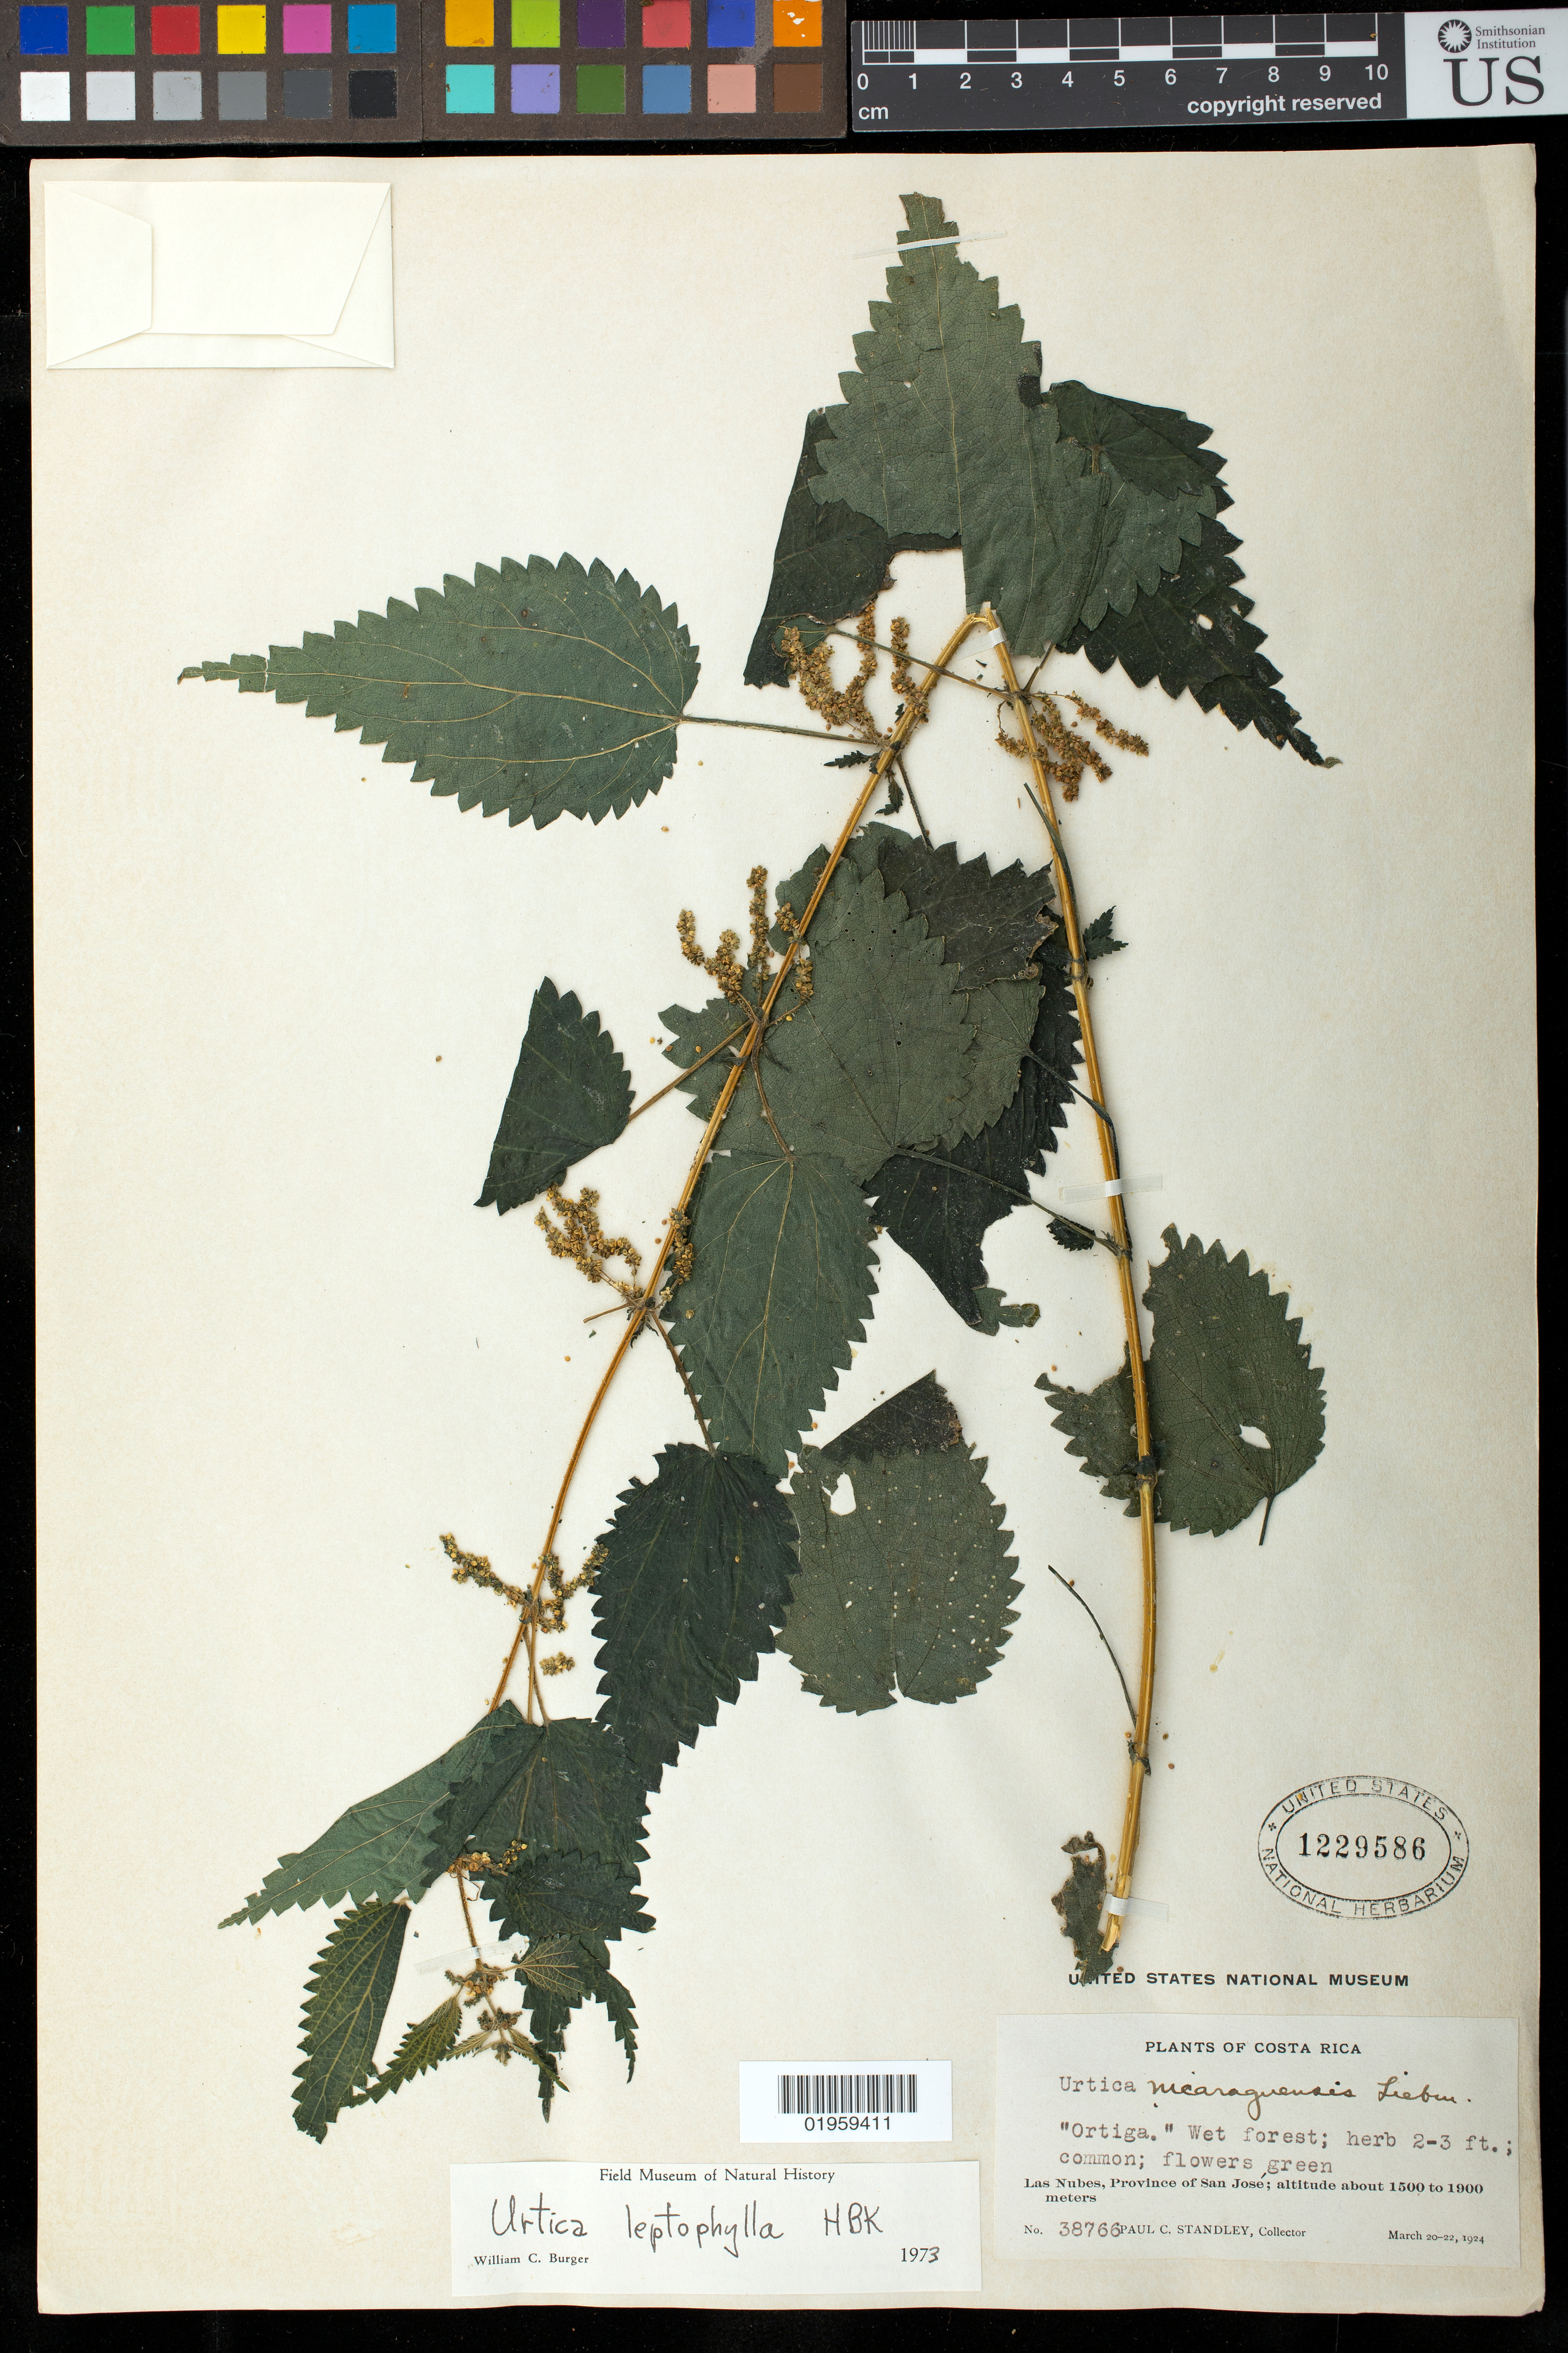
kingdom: Plantae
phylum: Tracheophyta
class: Magnoliopsida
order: Rosales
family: Urticaceae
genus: Urtica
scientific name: Urtica leptophylla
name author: Kunth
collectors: P. C. Standley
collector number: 38766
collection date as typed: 20-22 Mar 1924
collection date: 1924-03-20/1924-03-22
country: Costa Rica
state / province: San José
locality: Las Nubes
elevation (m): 1500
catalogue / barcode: US 1229588